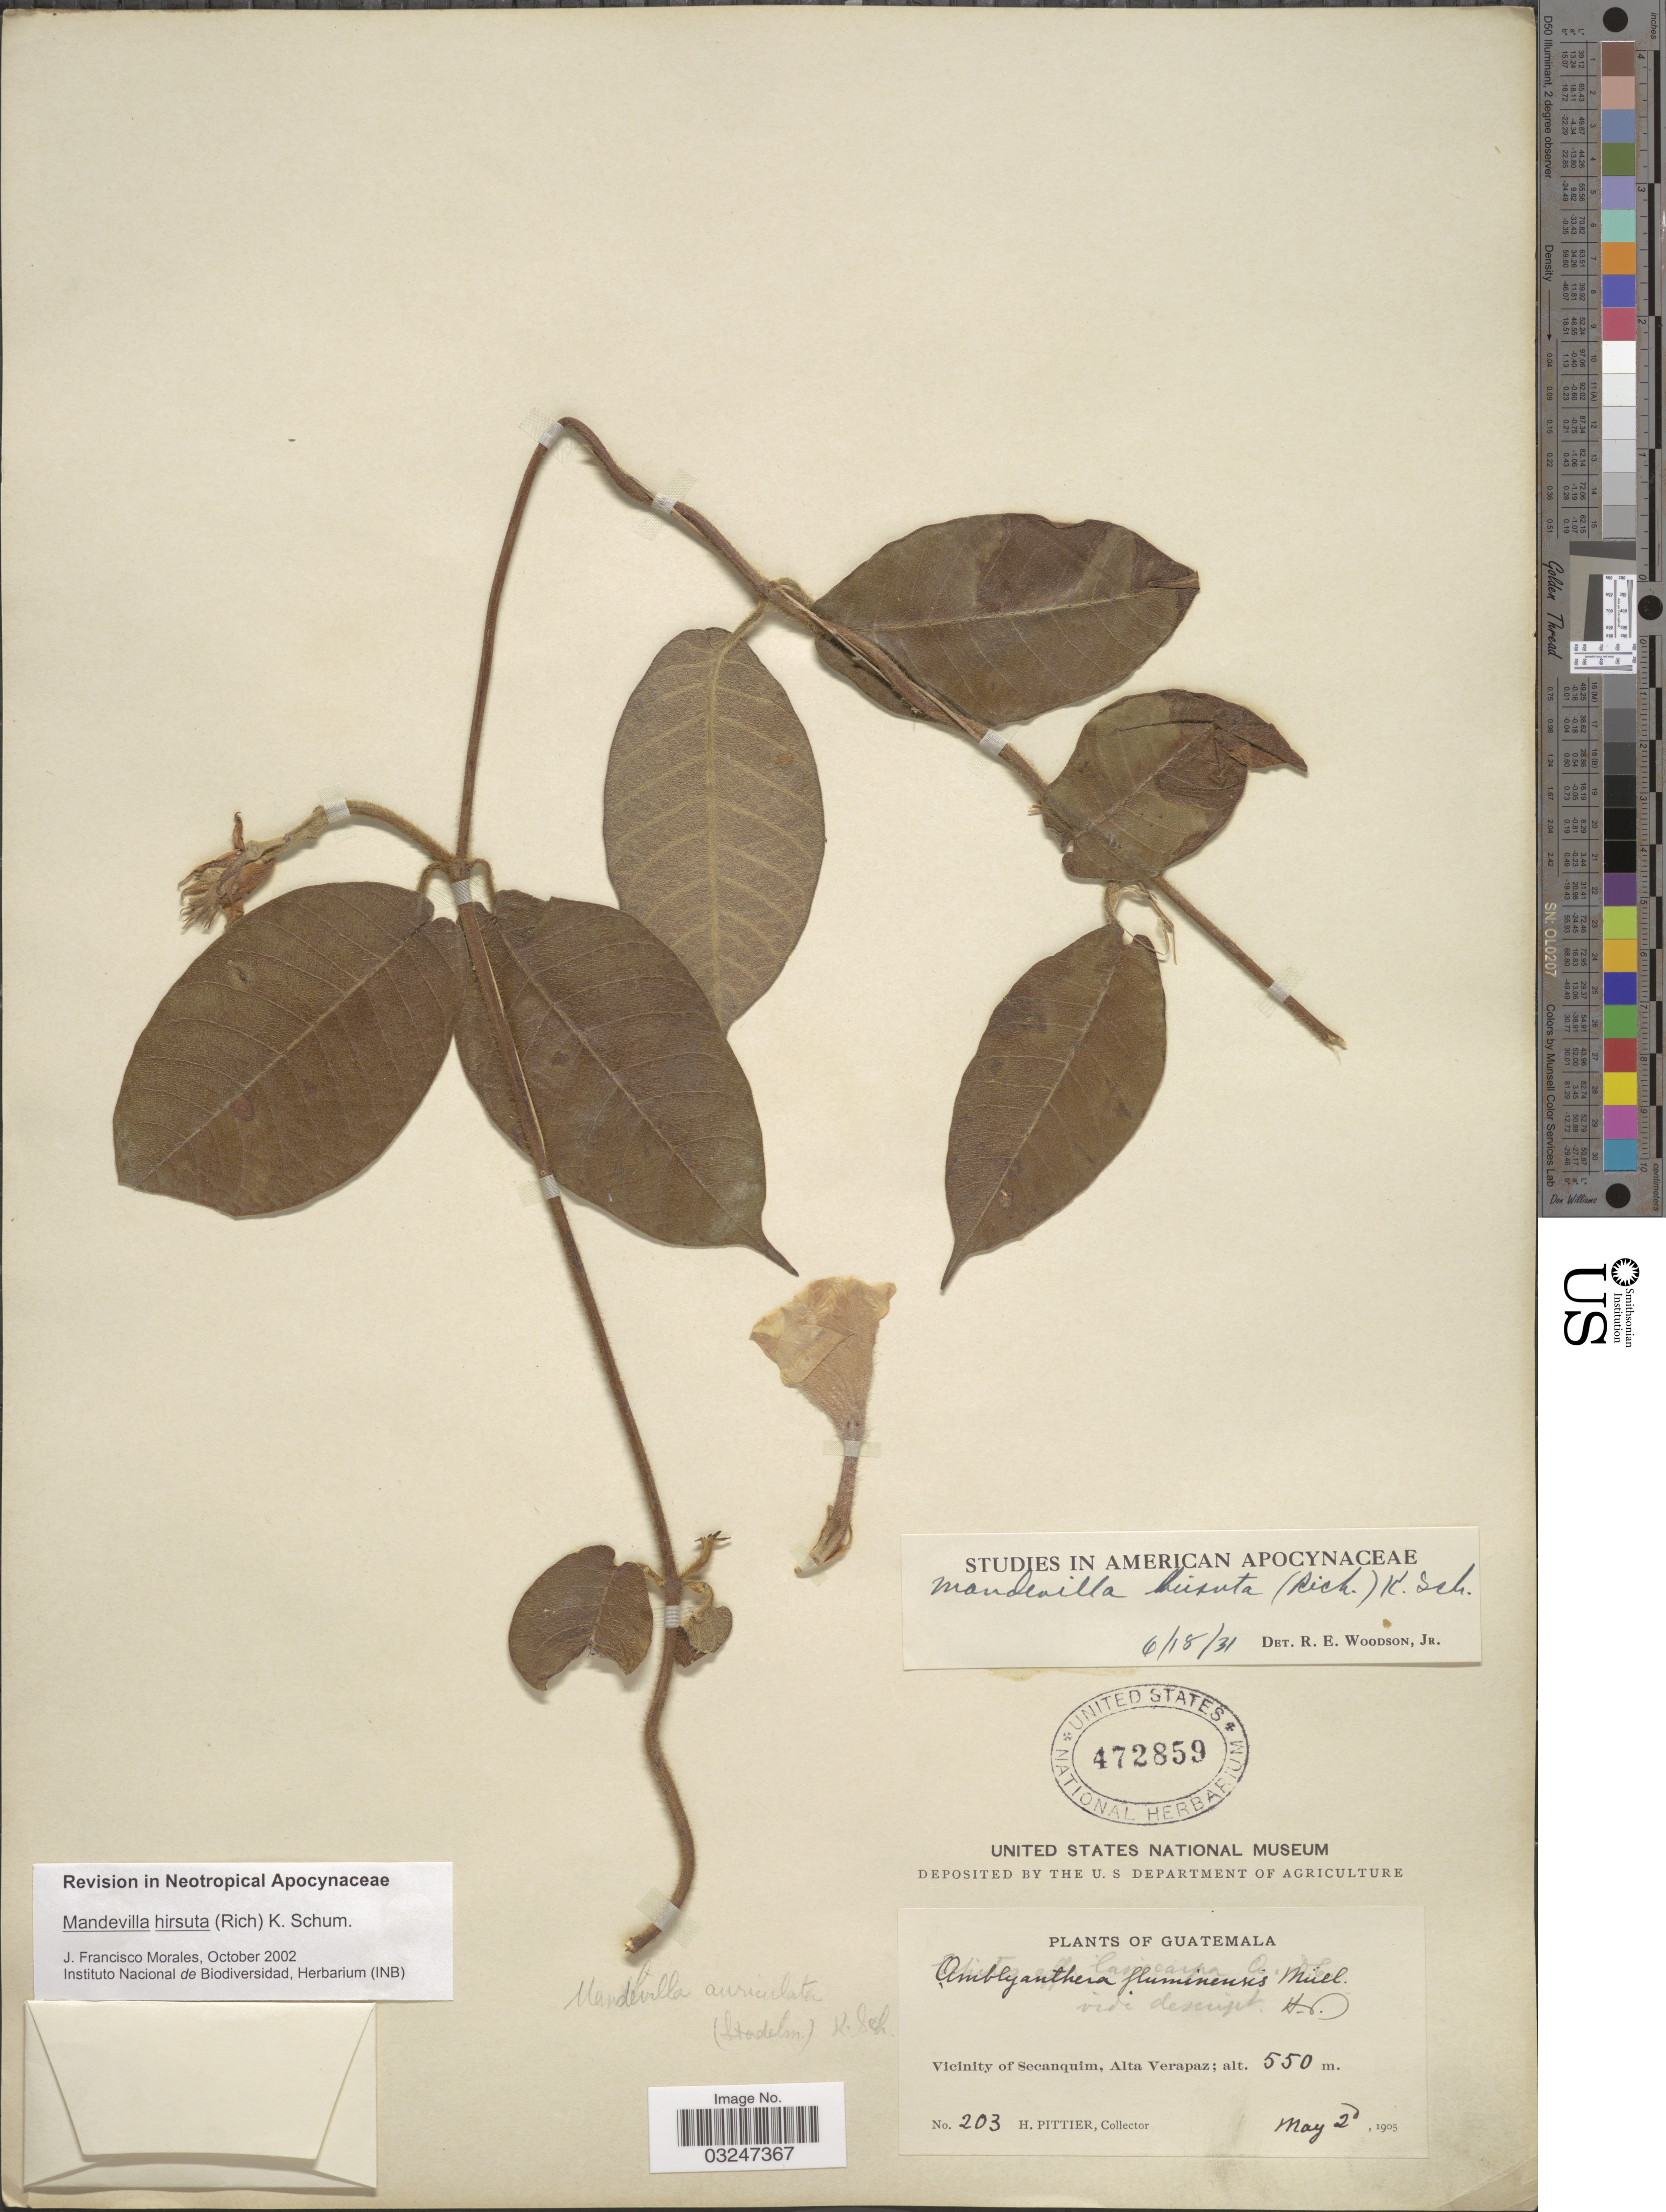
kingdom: Plantae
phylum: Tracheophyta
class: Magnoliopsida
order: Gentianales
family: Apocynaceae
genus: Mandevilla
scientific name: Mandevilla hirsuta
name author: (Rich.) K. Schum.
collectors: H. F. Pittier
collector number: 203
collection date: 1905-05-02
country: Guatemala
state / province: Alta Verapaz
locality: Vicinity of Secanquim.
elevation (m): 550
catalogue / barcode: US 472859